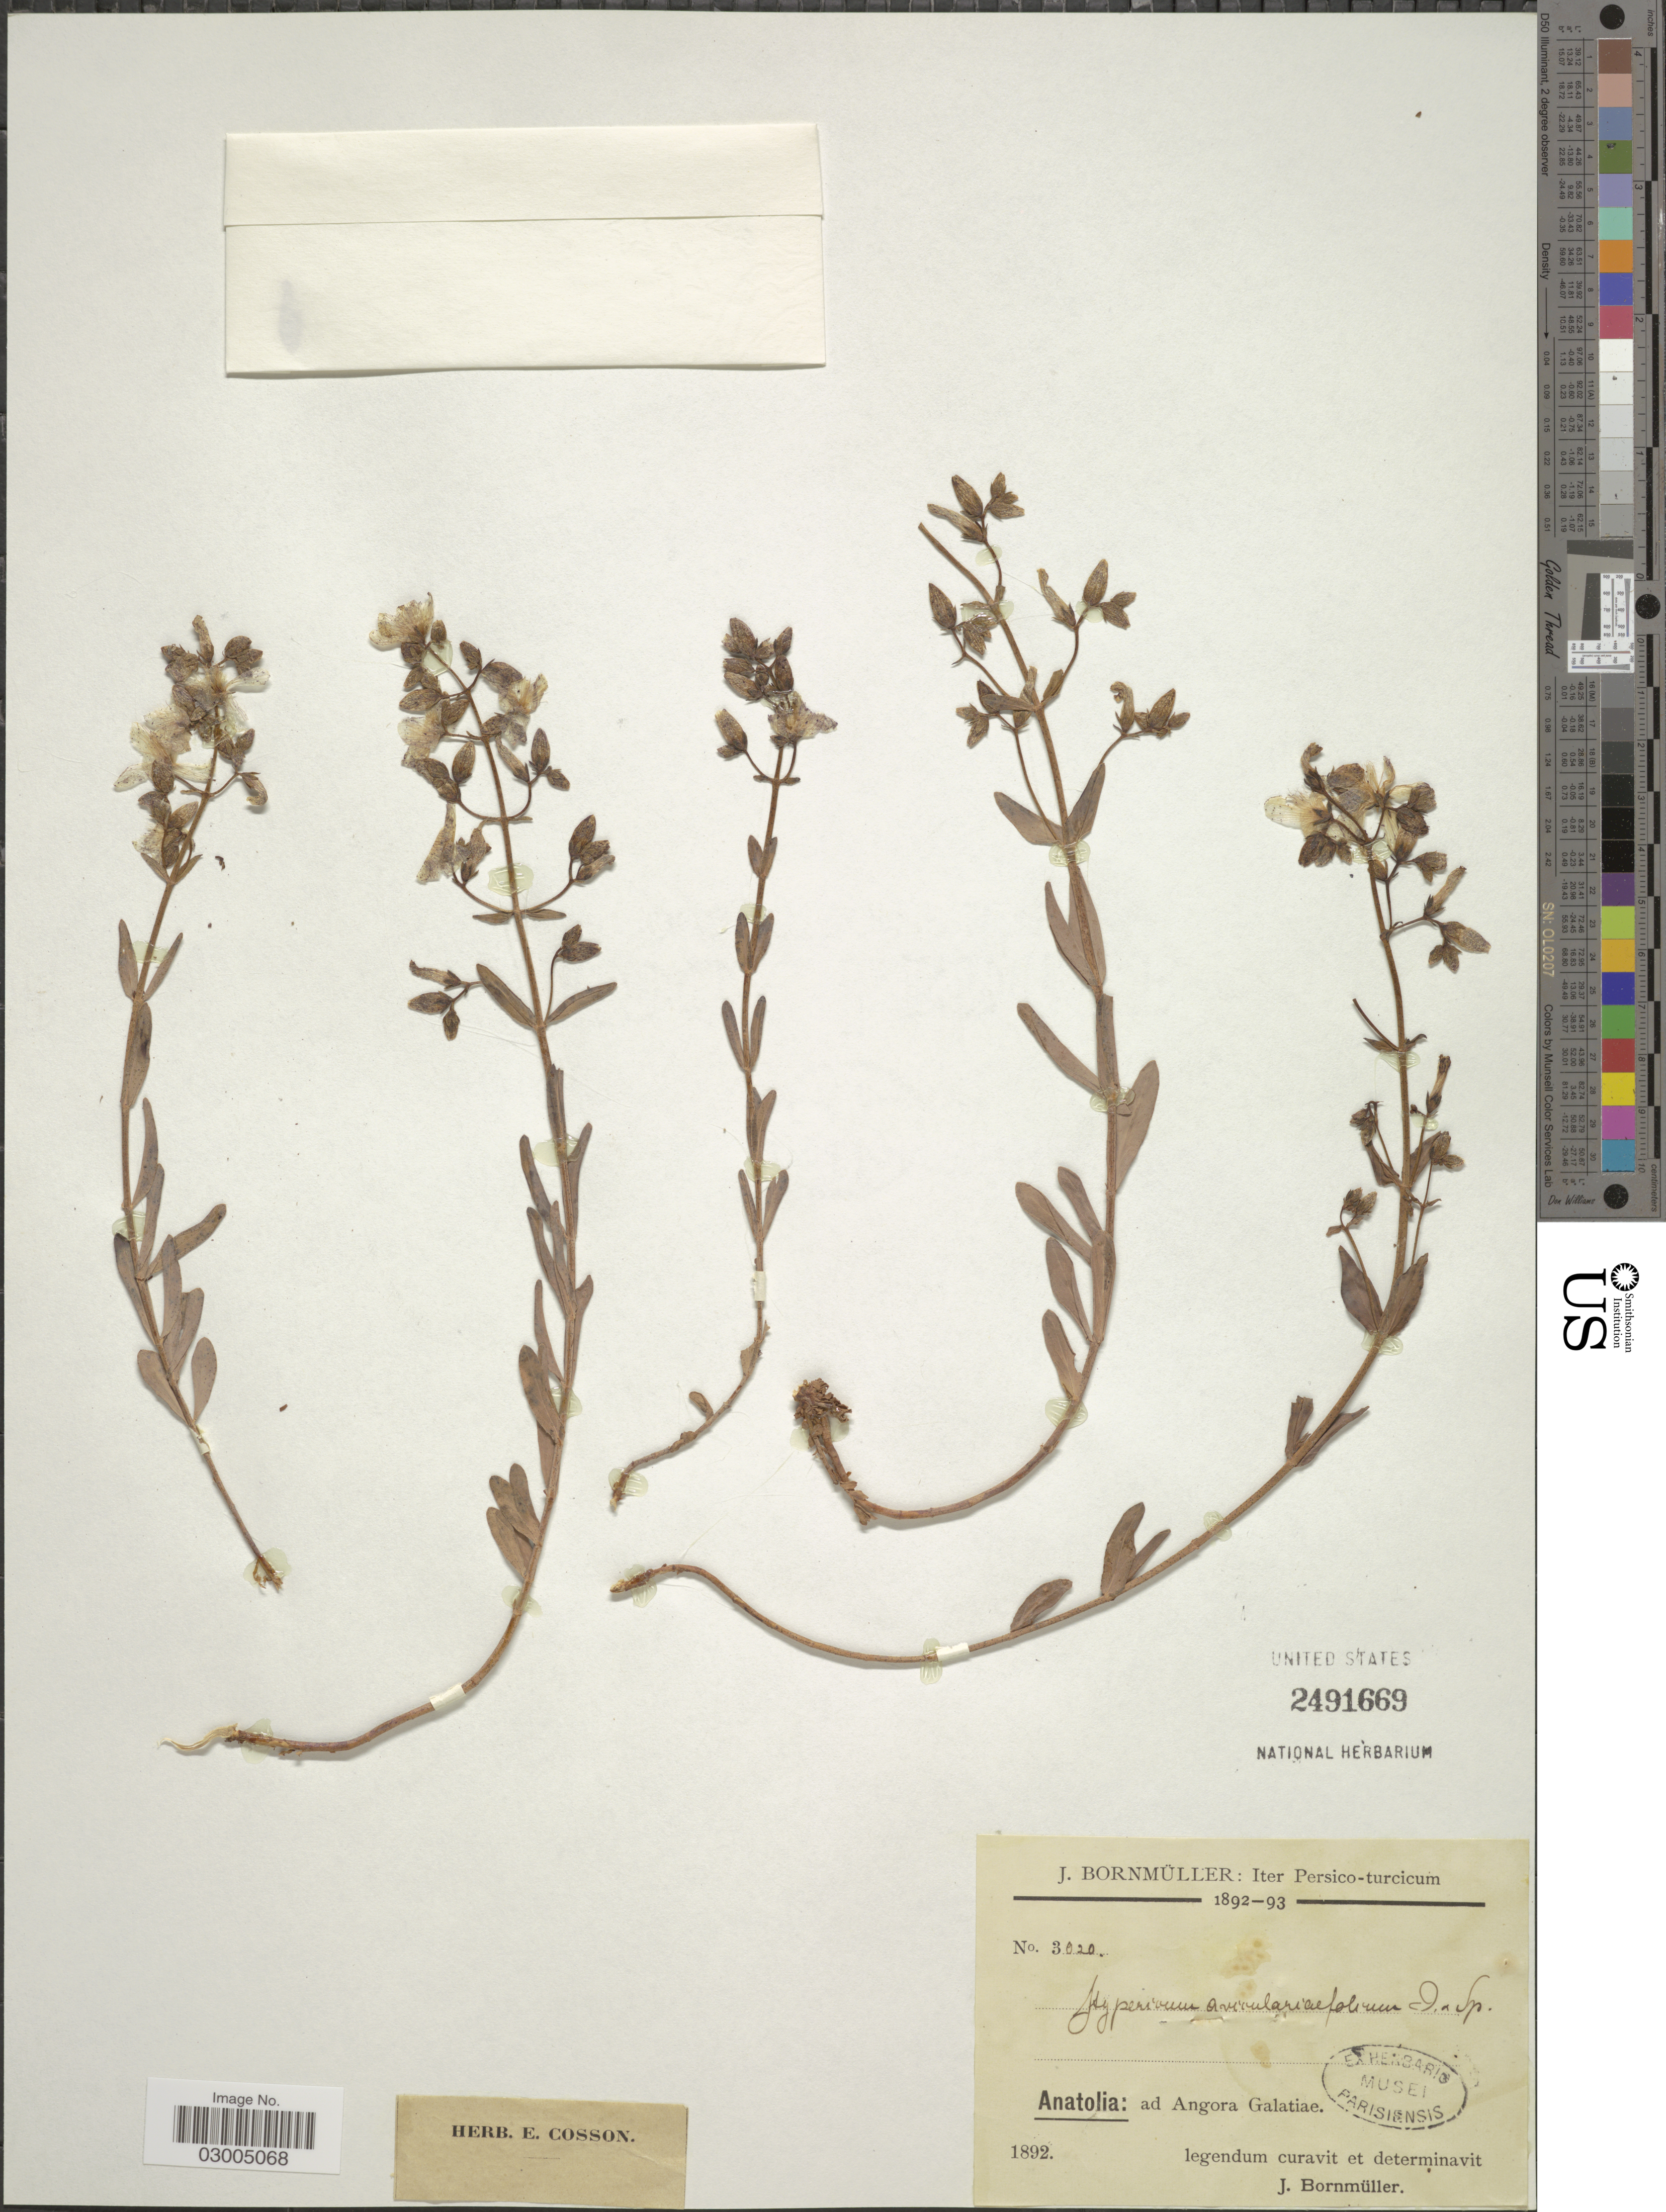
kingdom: Plantae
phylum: Tracheophyta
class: Magnoliopsida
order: Malpighiales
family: Hypericaceae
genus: Hypericum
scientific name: Hypericum aviculariifolium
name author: Jaub. & Spach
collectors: J. Bornmüller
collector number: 3020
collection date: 1892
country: Turkey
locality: Persico-turcicum. Anatolia: ad Angora Galatiae.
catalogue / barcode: US 2491669